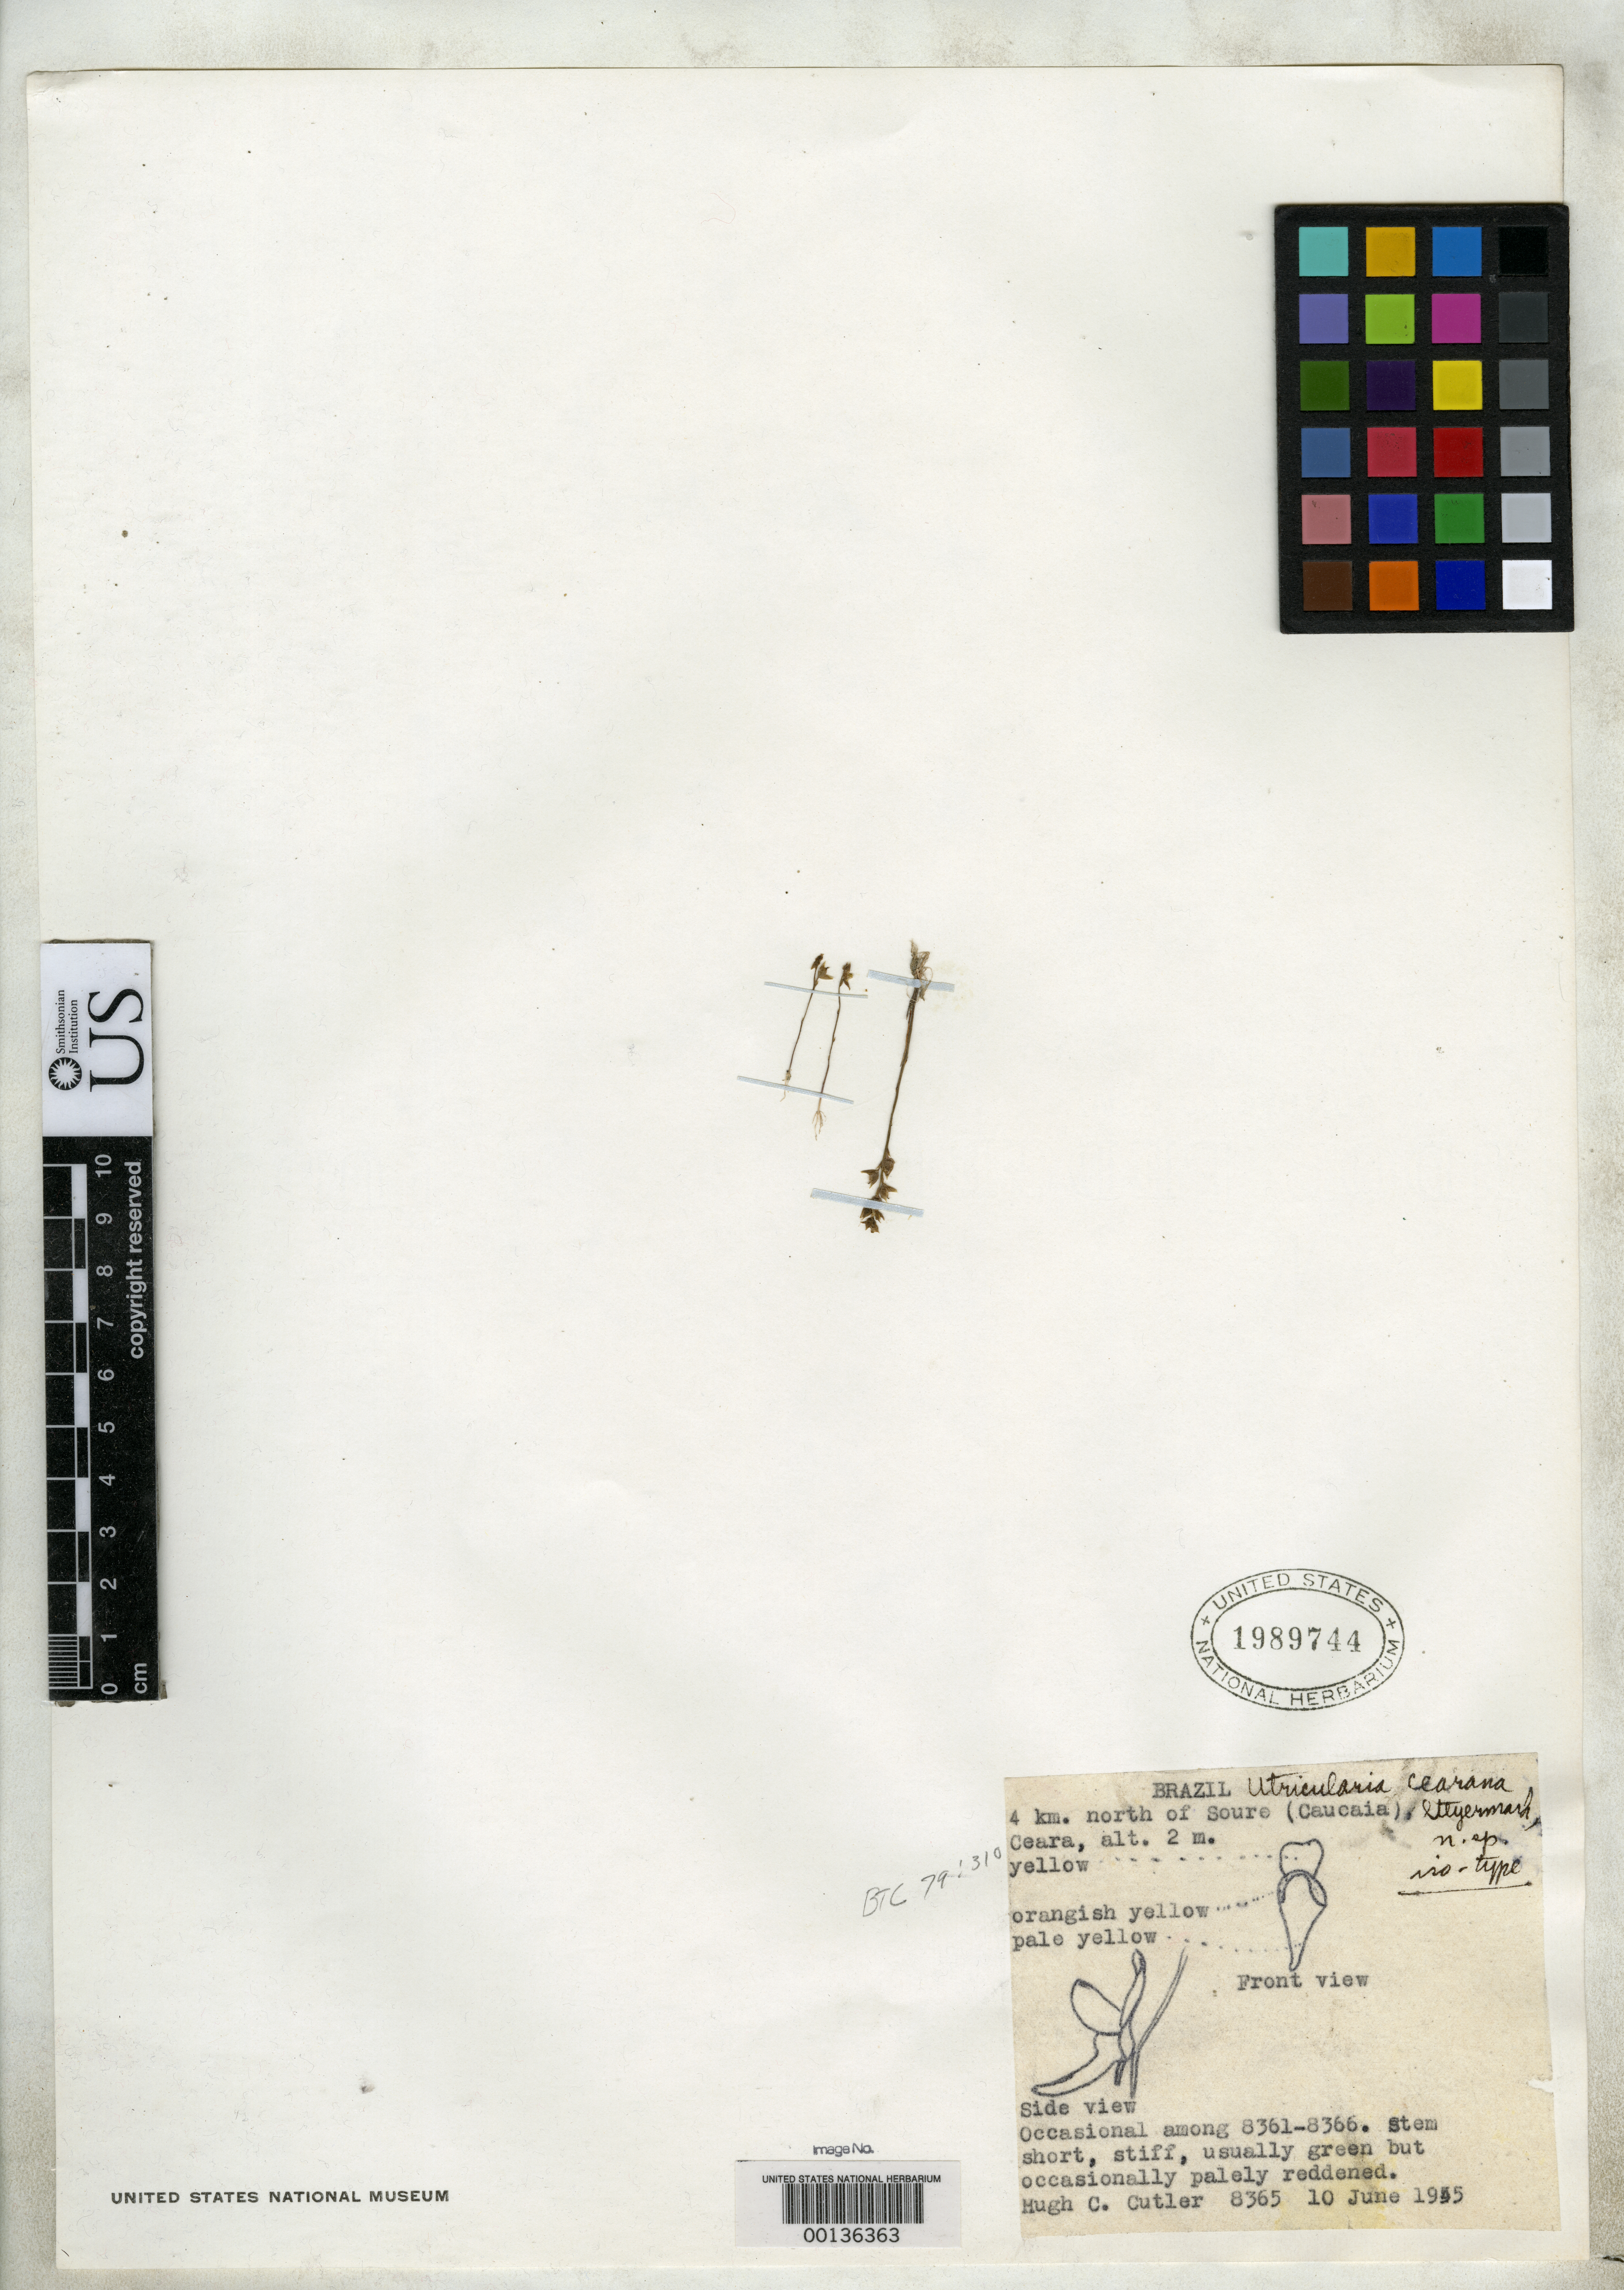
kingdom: Plantae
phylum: Tracheophyta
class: Magnoliopsida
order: Lamiales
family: Lentibulariaceae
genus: Utricularia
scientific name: Utricularia cearana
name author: Steyerm.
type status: Isotype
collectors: H. C. Cutler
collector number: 8365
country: Brazil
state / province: Minas Gerais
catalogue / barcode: US 1989744